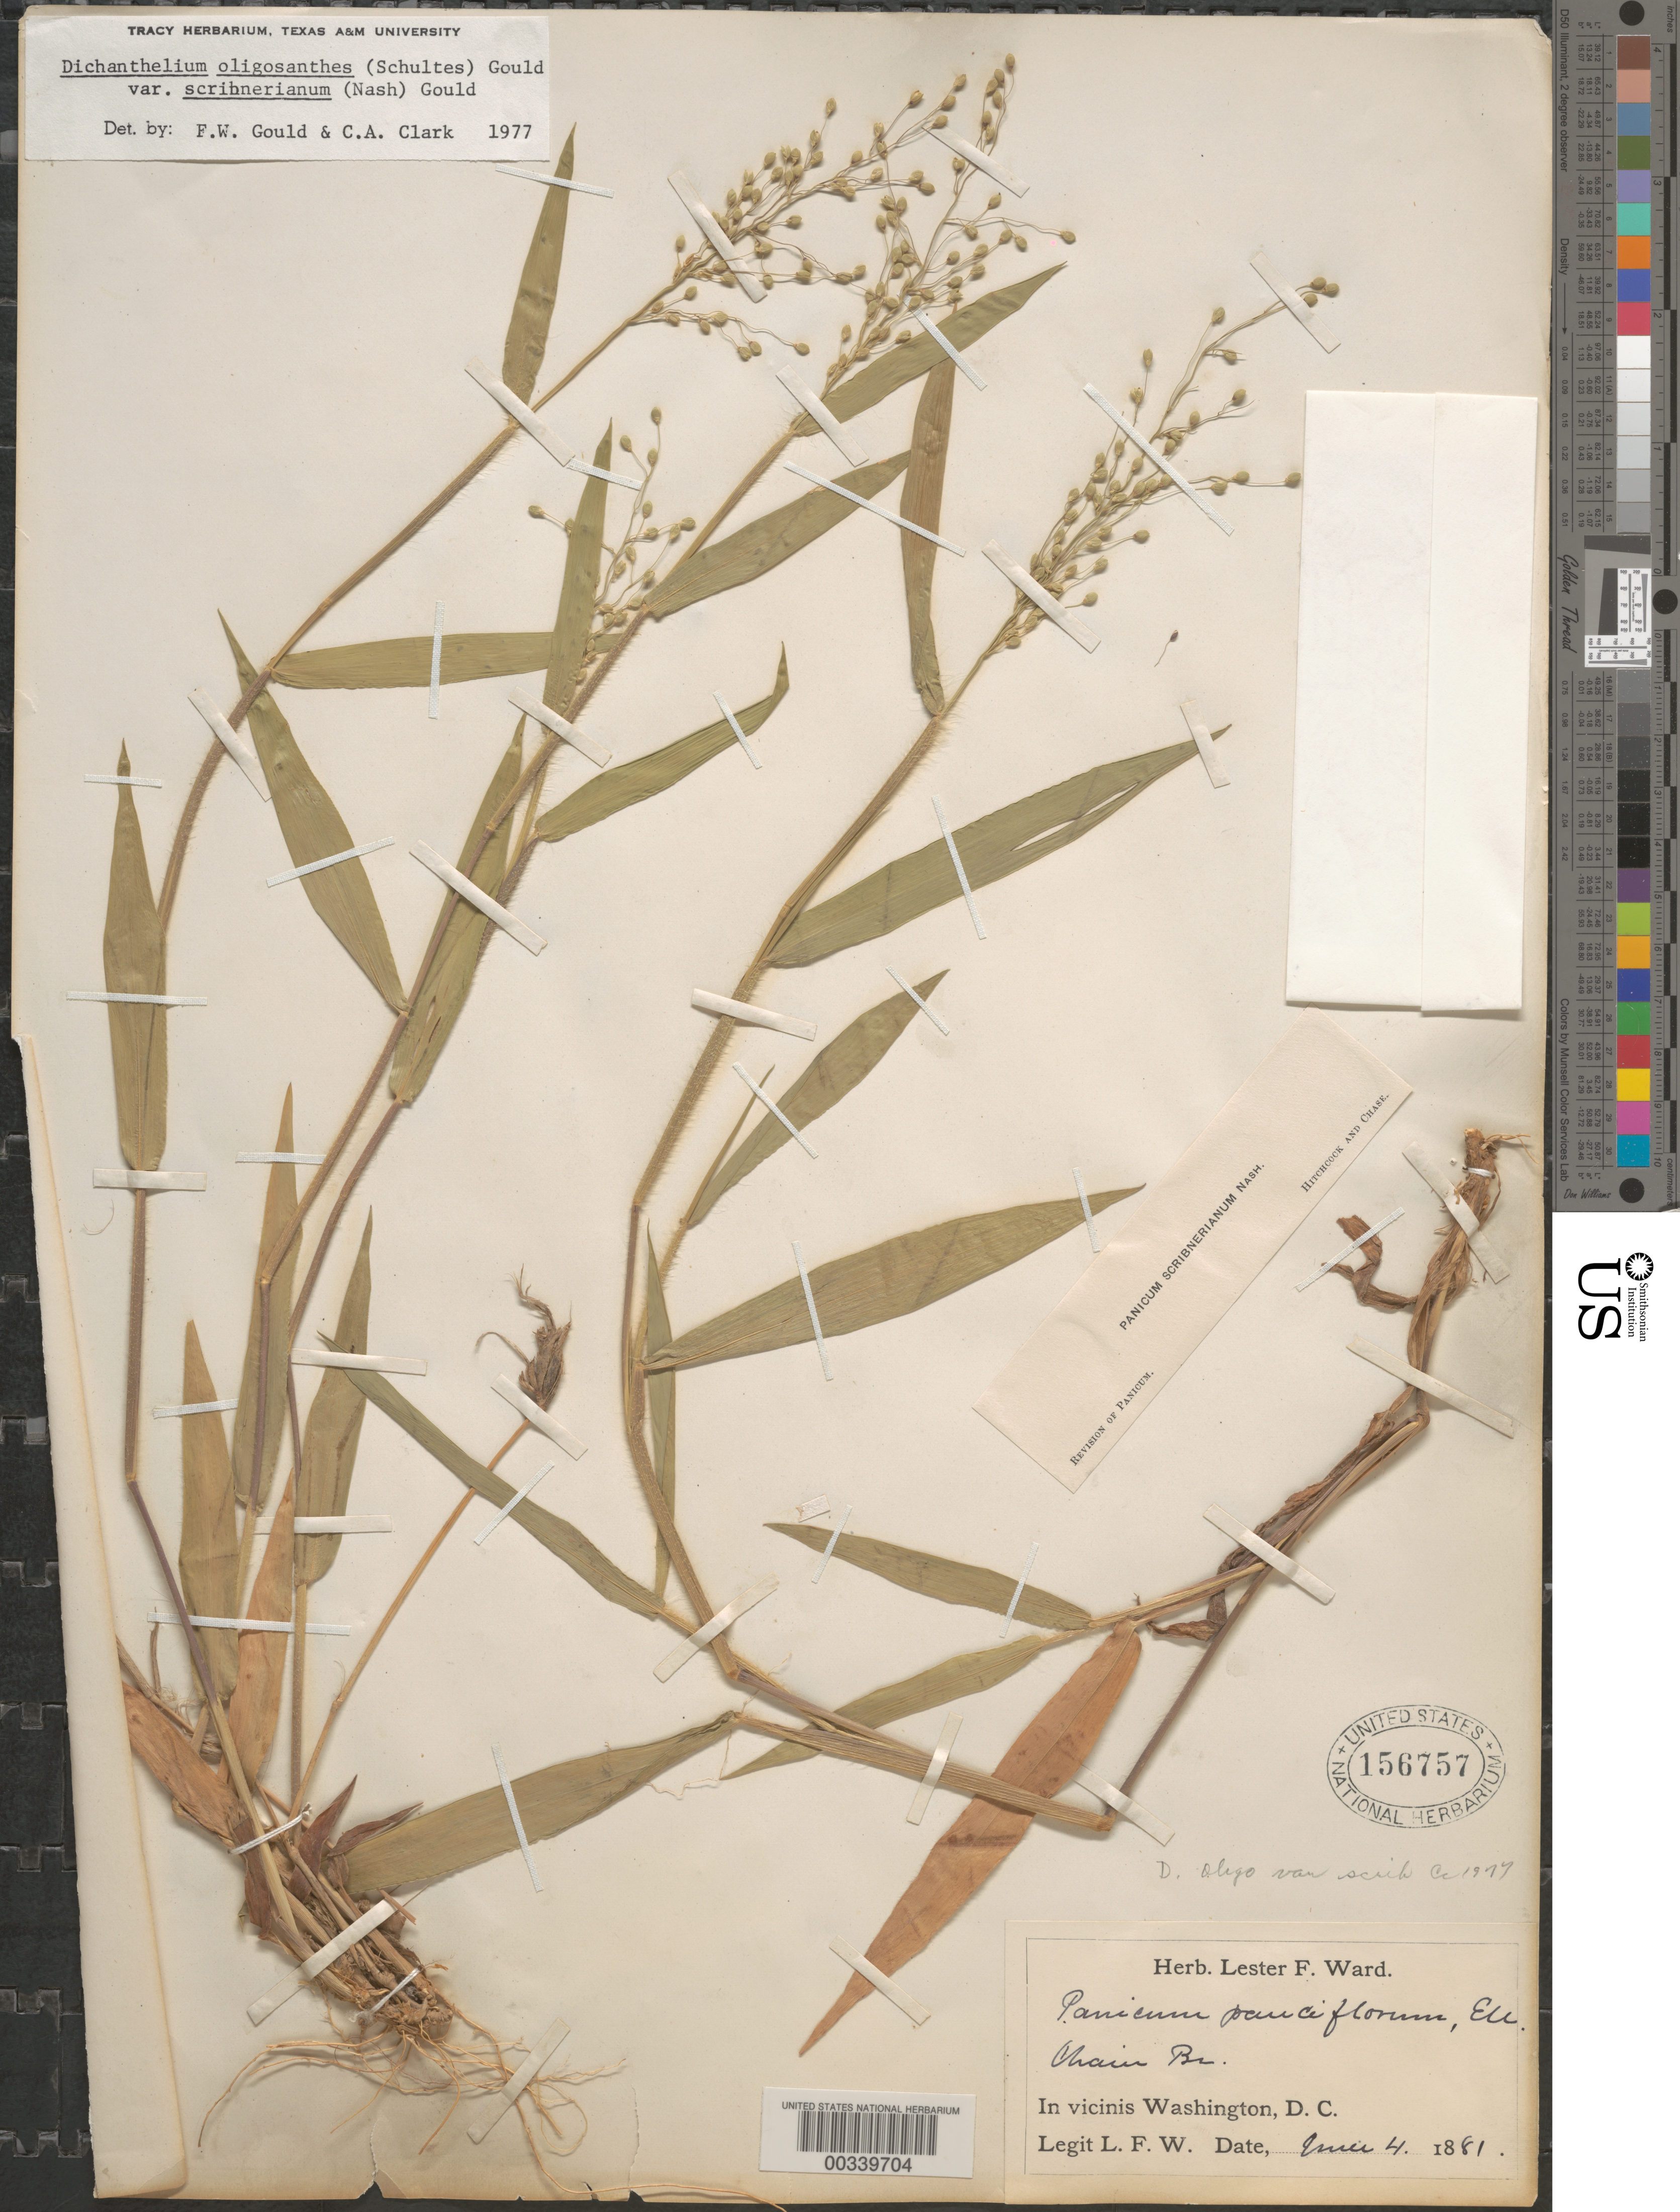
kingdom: Plantae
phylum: Tracheophyta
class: Liliopsida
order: Poales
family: Poaceae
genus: Dichanthelium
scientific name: Dichanthelium oligosanthes var. scribnerianum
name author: (Nash) Gould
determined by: Gould, F. W.; Clark, C. A.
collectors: L. F. Ward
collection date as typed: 04 Jun 1881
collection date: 1881-06-04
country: United States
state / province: District of Columbia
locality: Chain Bridge C. and O. Canal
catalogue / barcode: US 156757